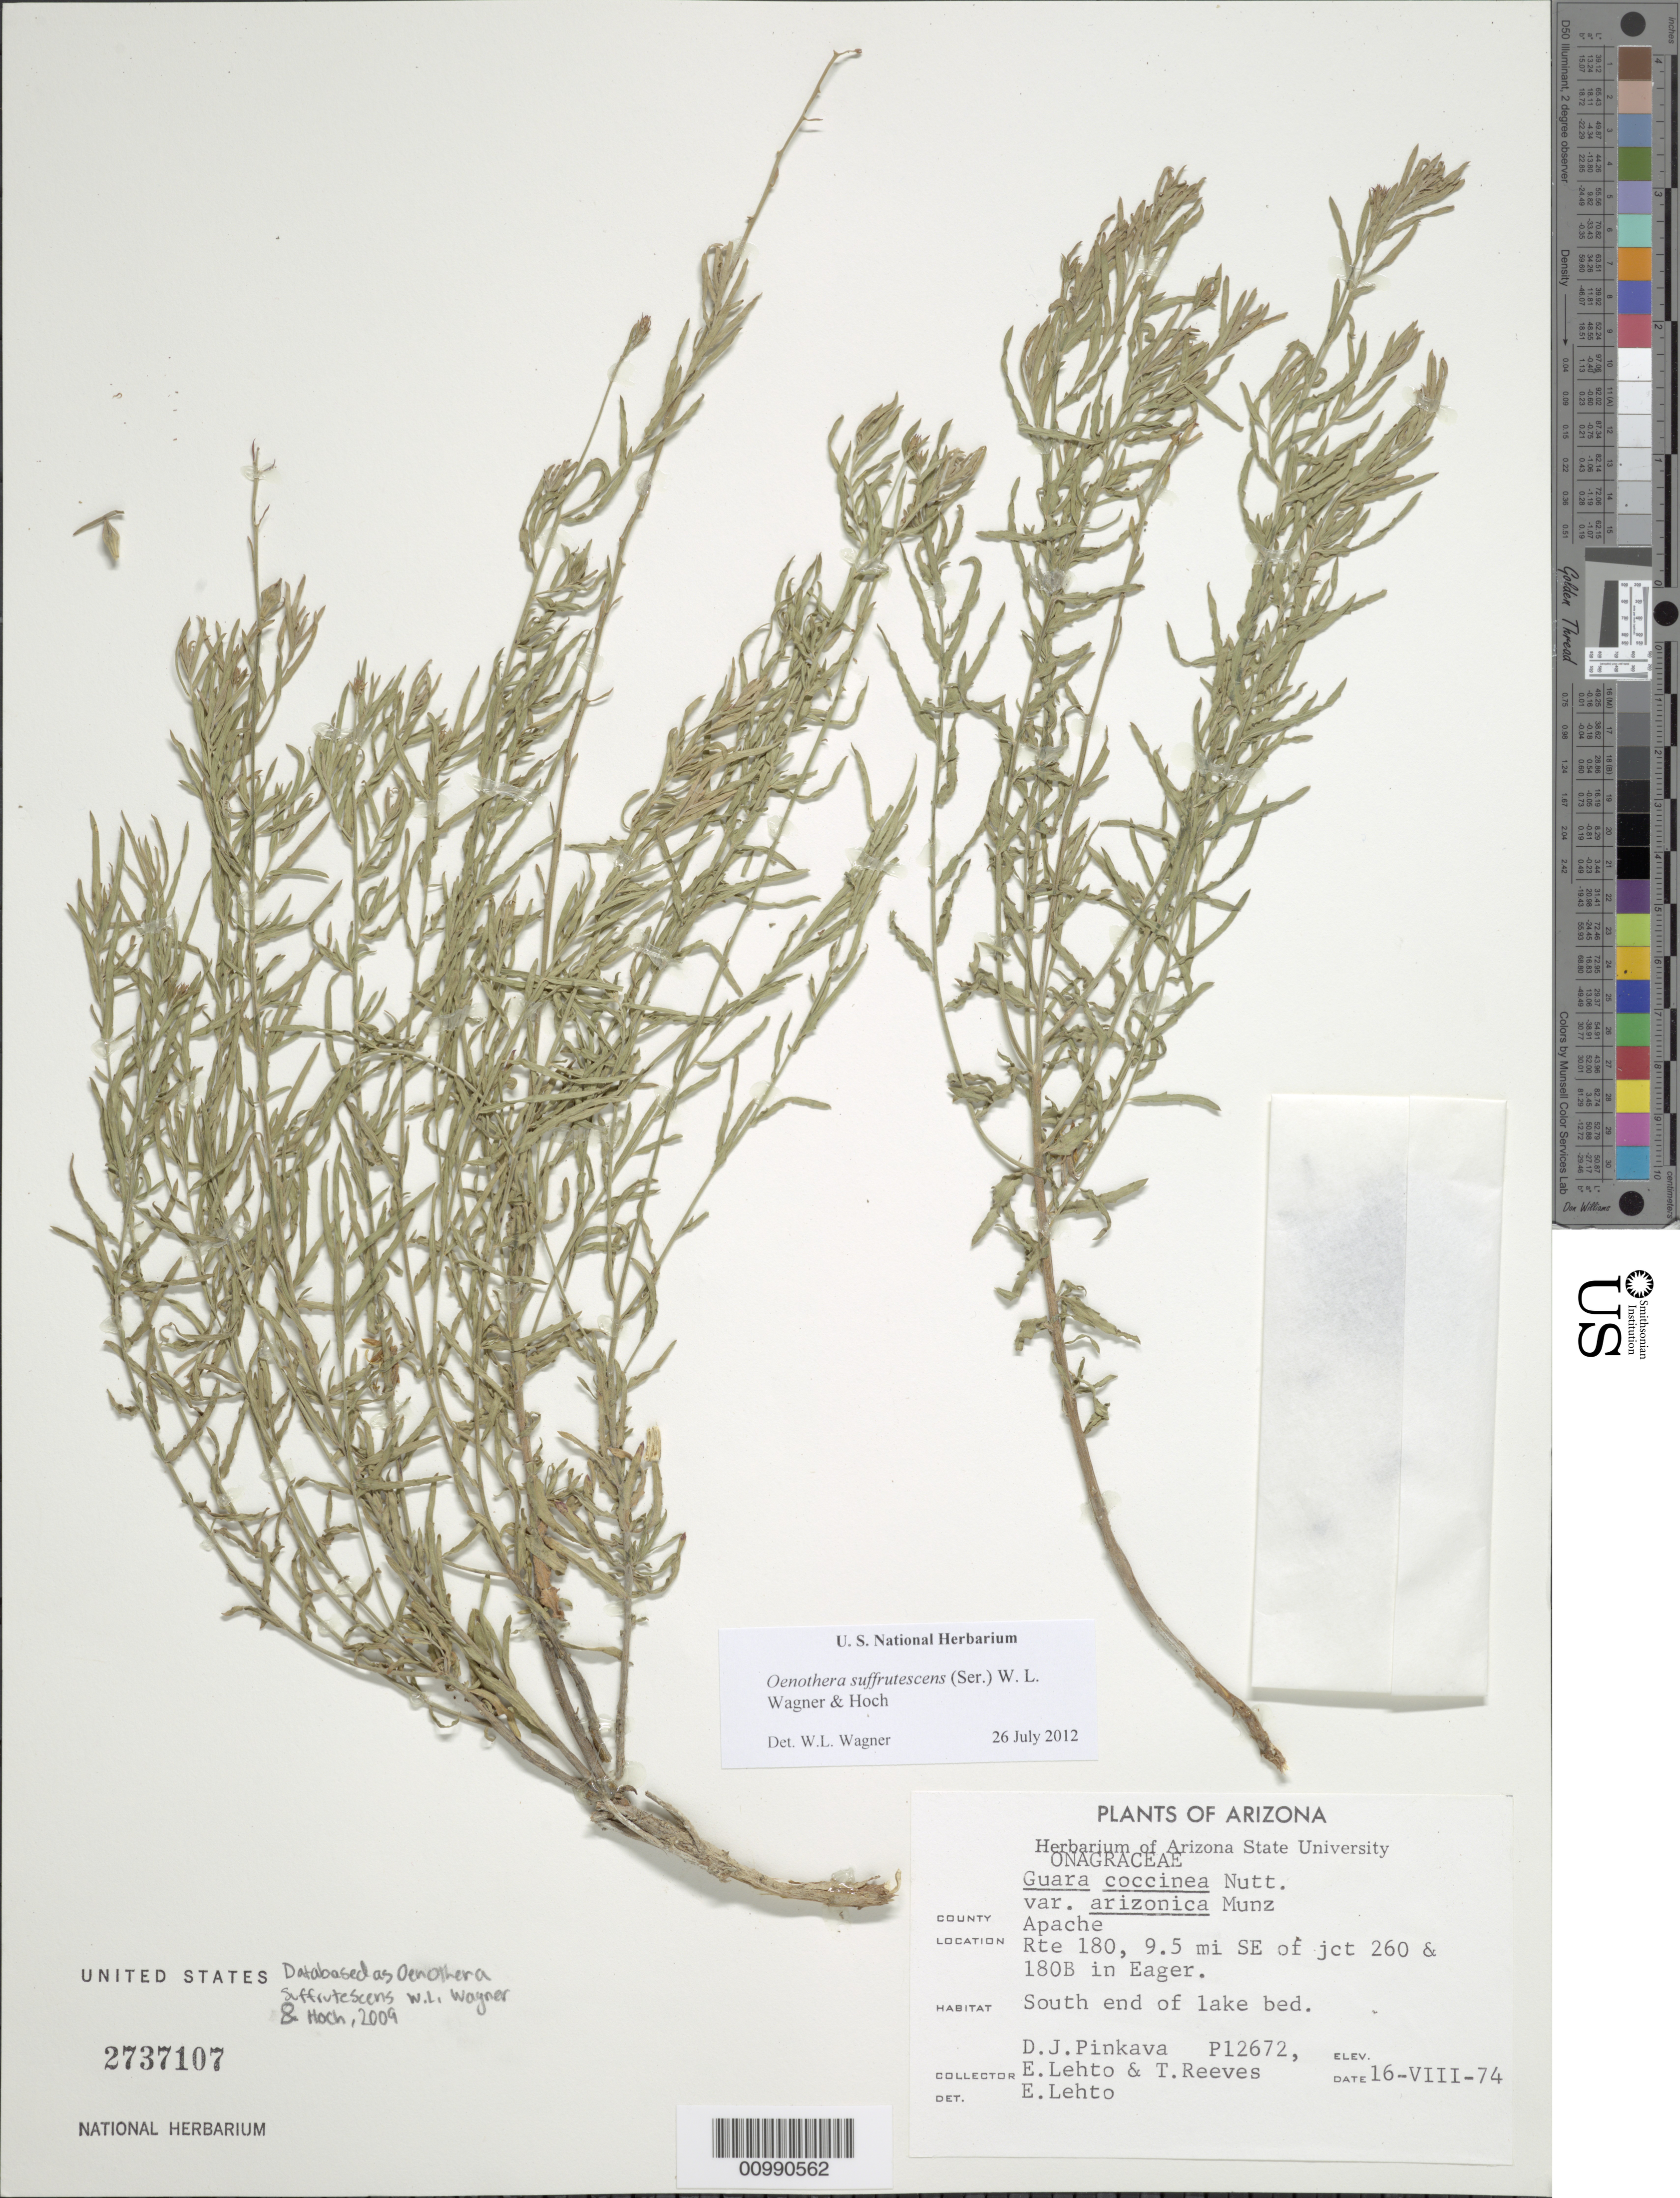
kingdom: Plantae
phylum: Tracheophyta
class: Magnoliopsida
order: Myrtales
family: Onagraceae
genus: Oenothera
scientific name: Oenothera suffrutescens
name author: (Ser.) W.L. Wagner & Hoch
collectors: D. Pinkava & E. Lehto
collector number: P12672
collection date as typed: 16 Aug 1974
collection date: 1974-08-16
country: United States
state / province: Arizona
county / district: Apache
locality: Rte 180, 9.5 mi. SE of jct 260 & 180B in Eager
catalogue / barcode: US 2737107